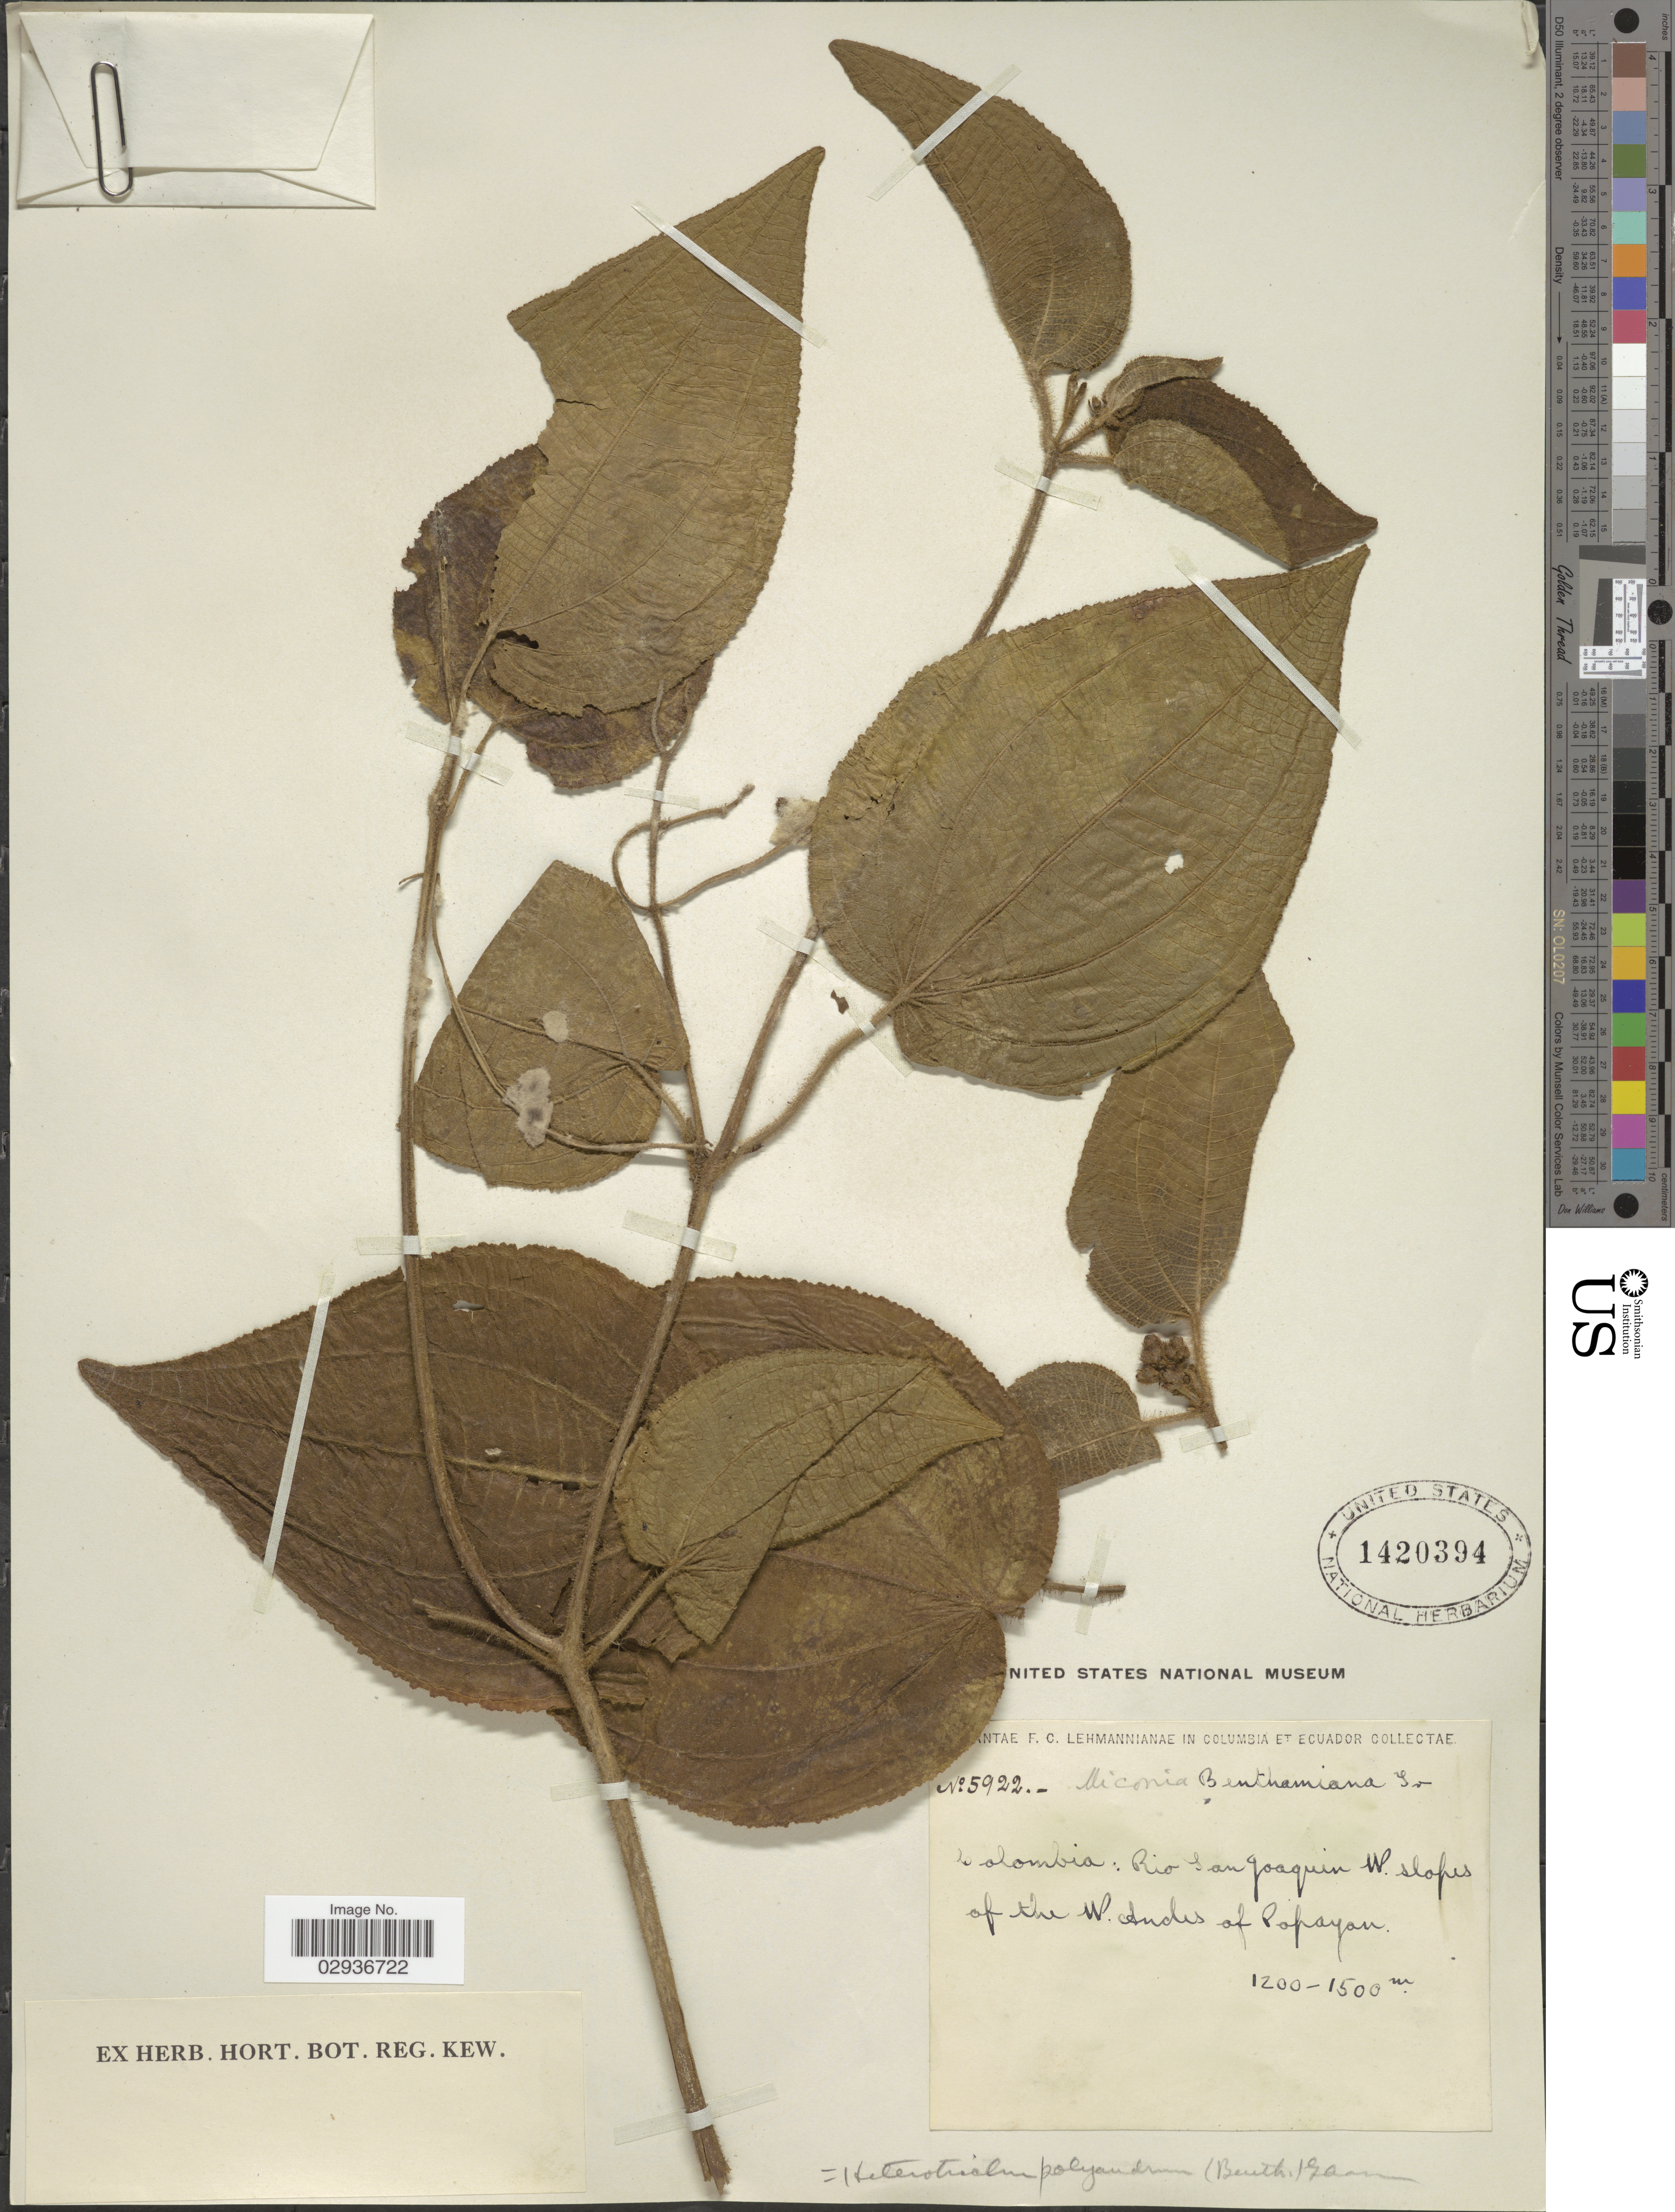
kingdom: Plantae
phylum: Tracheophyta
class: Magnoliopsida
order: Myrtales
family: Melastomataceae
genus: Miconia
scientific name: Miconia benthamiana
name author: Triana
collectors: F. C. Lehmann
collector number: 5922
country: Colombia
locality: Rio San Joaquin W. slopes of the W. Andes of Popayan.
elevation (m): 1200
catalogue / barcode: US 1420394